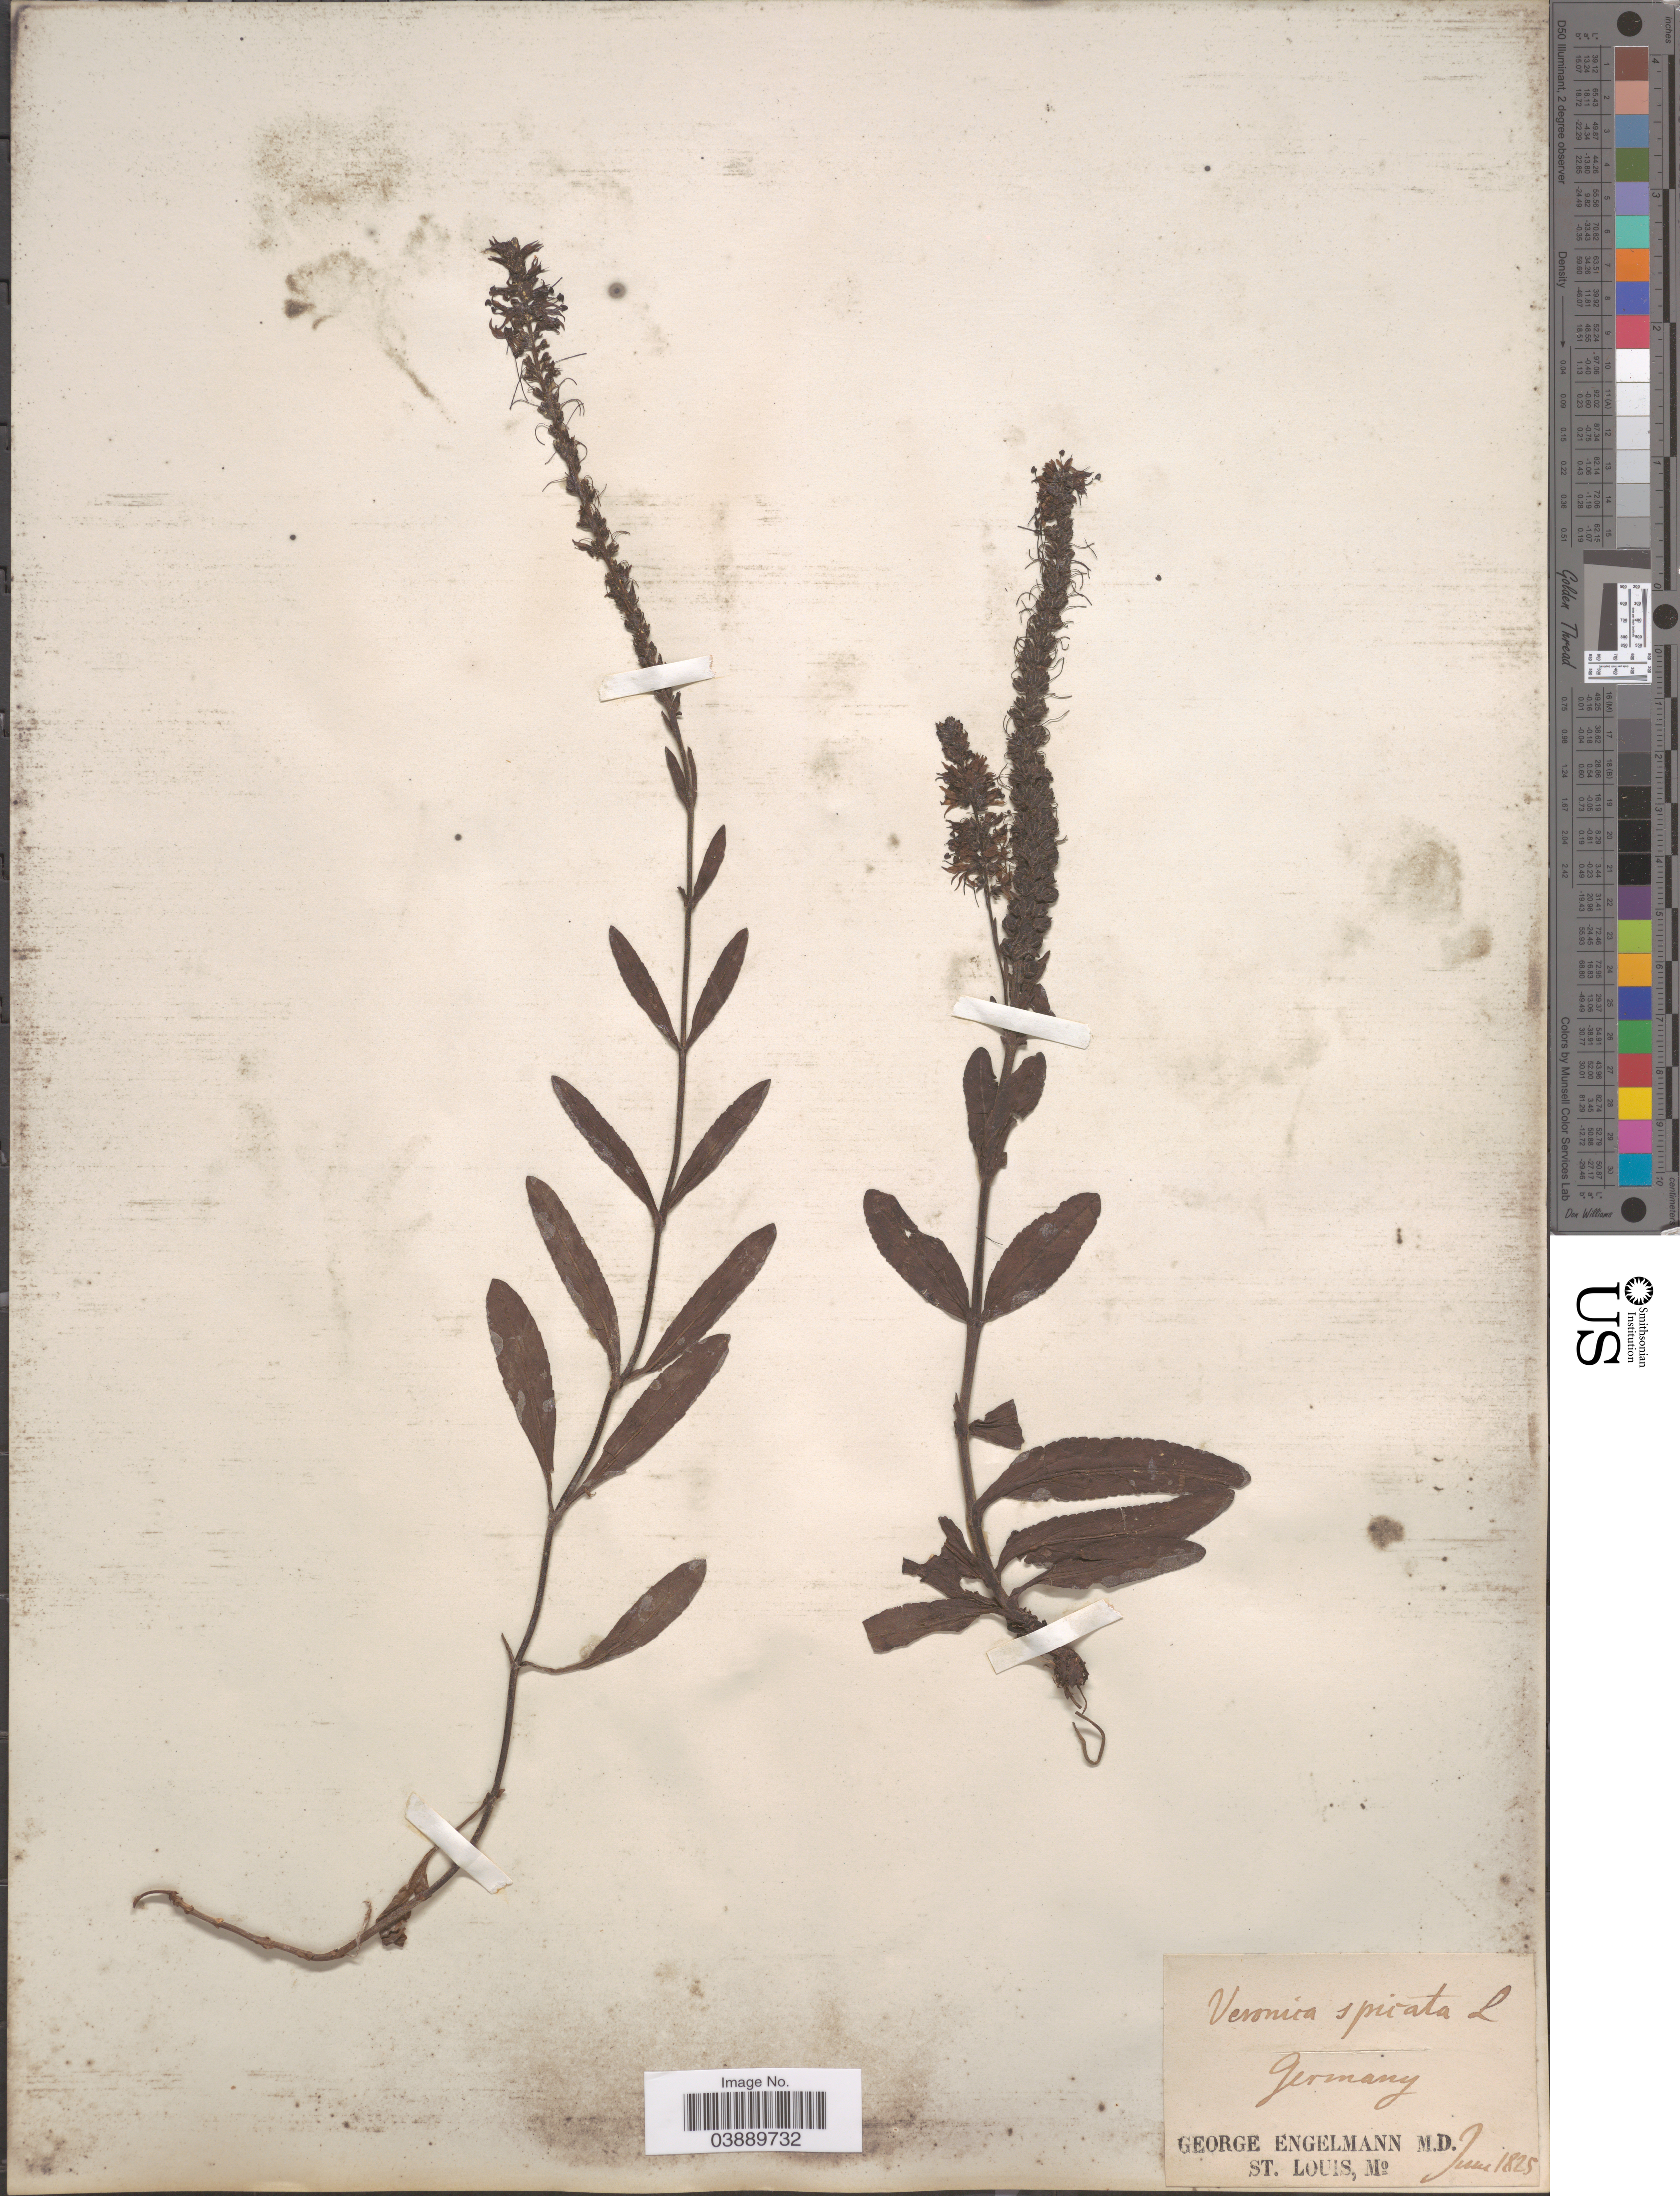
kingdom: Plantae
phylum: Tracheophyta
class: Magnoliopsida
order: Lamiales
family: Plantaginaceae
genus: Veronica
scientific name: Veronica spicata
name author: L.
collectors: G. Engelmann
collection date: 1825-06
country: Germany